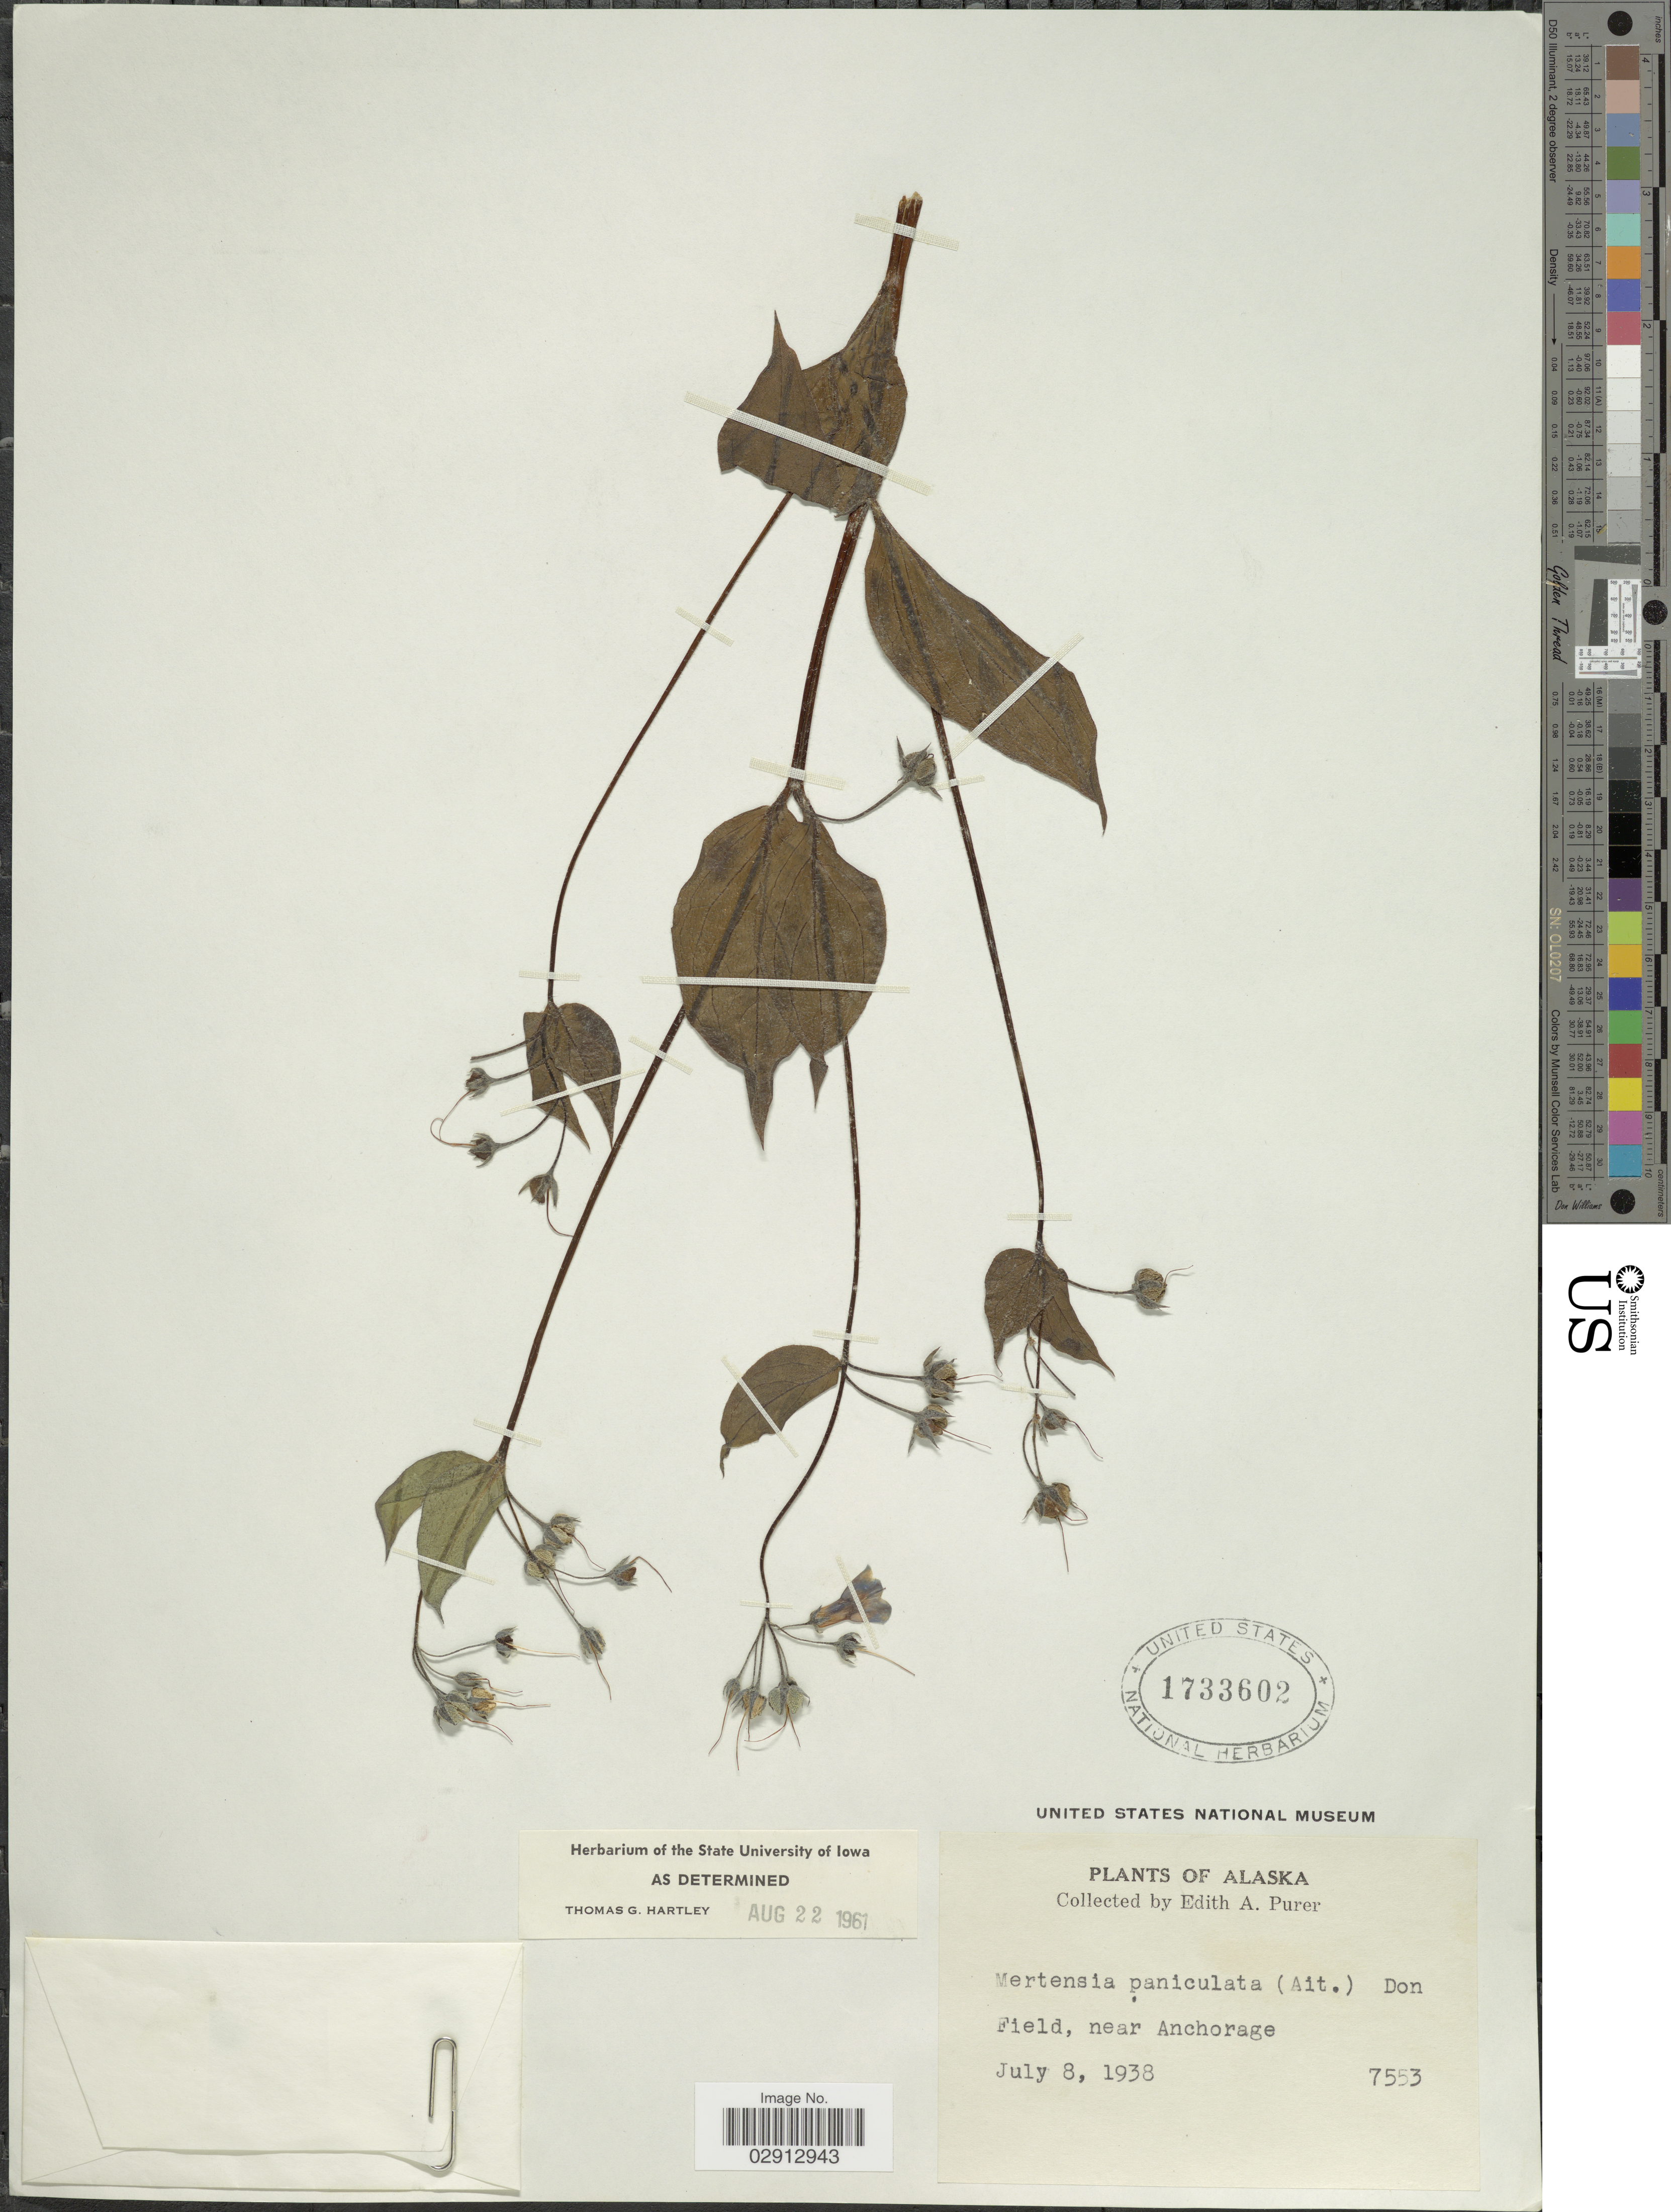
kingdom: Plantae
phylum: Tracheophyta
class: Magnoliopsida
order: Boraginales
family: Boraginaceae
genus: Mertensia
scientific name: Mertensia paniculata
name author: (Aiton) G. Don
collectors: E. Purer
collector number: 7553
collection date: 1938-07-08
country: United States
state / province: Alaska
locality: Near Anchorage.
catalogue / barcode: US 1733602